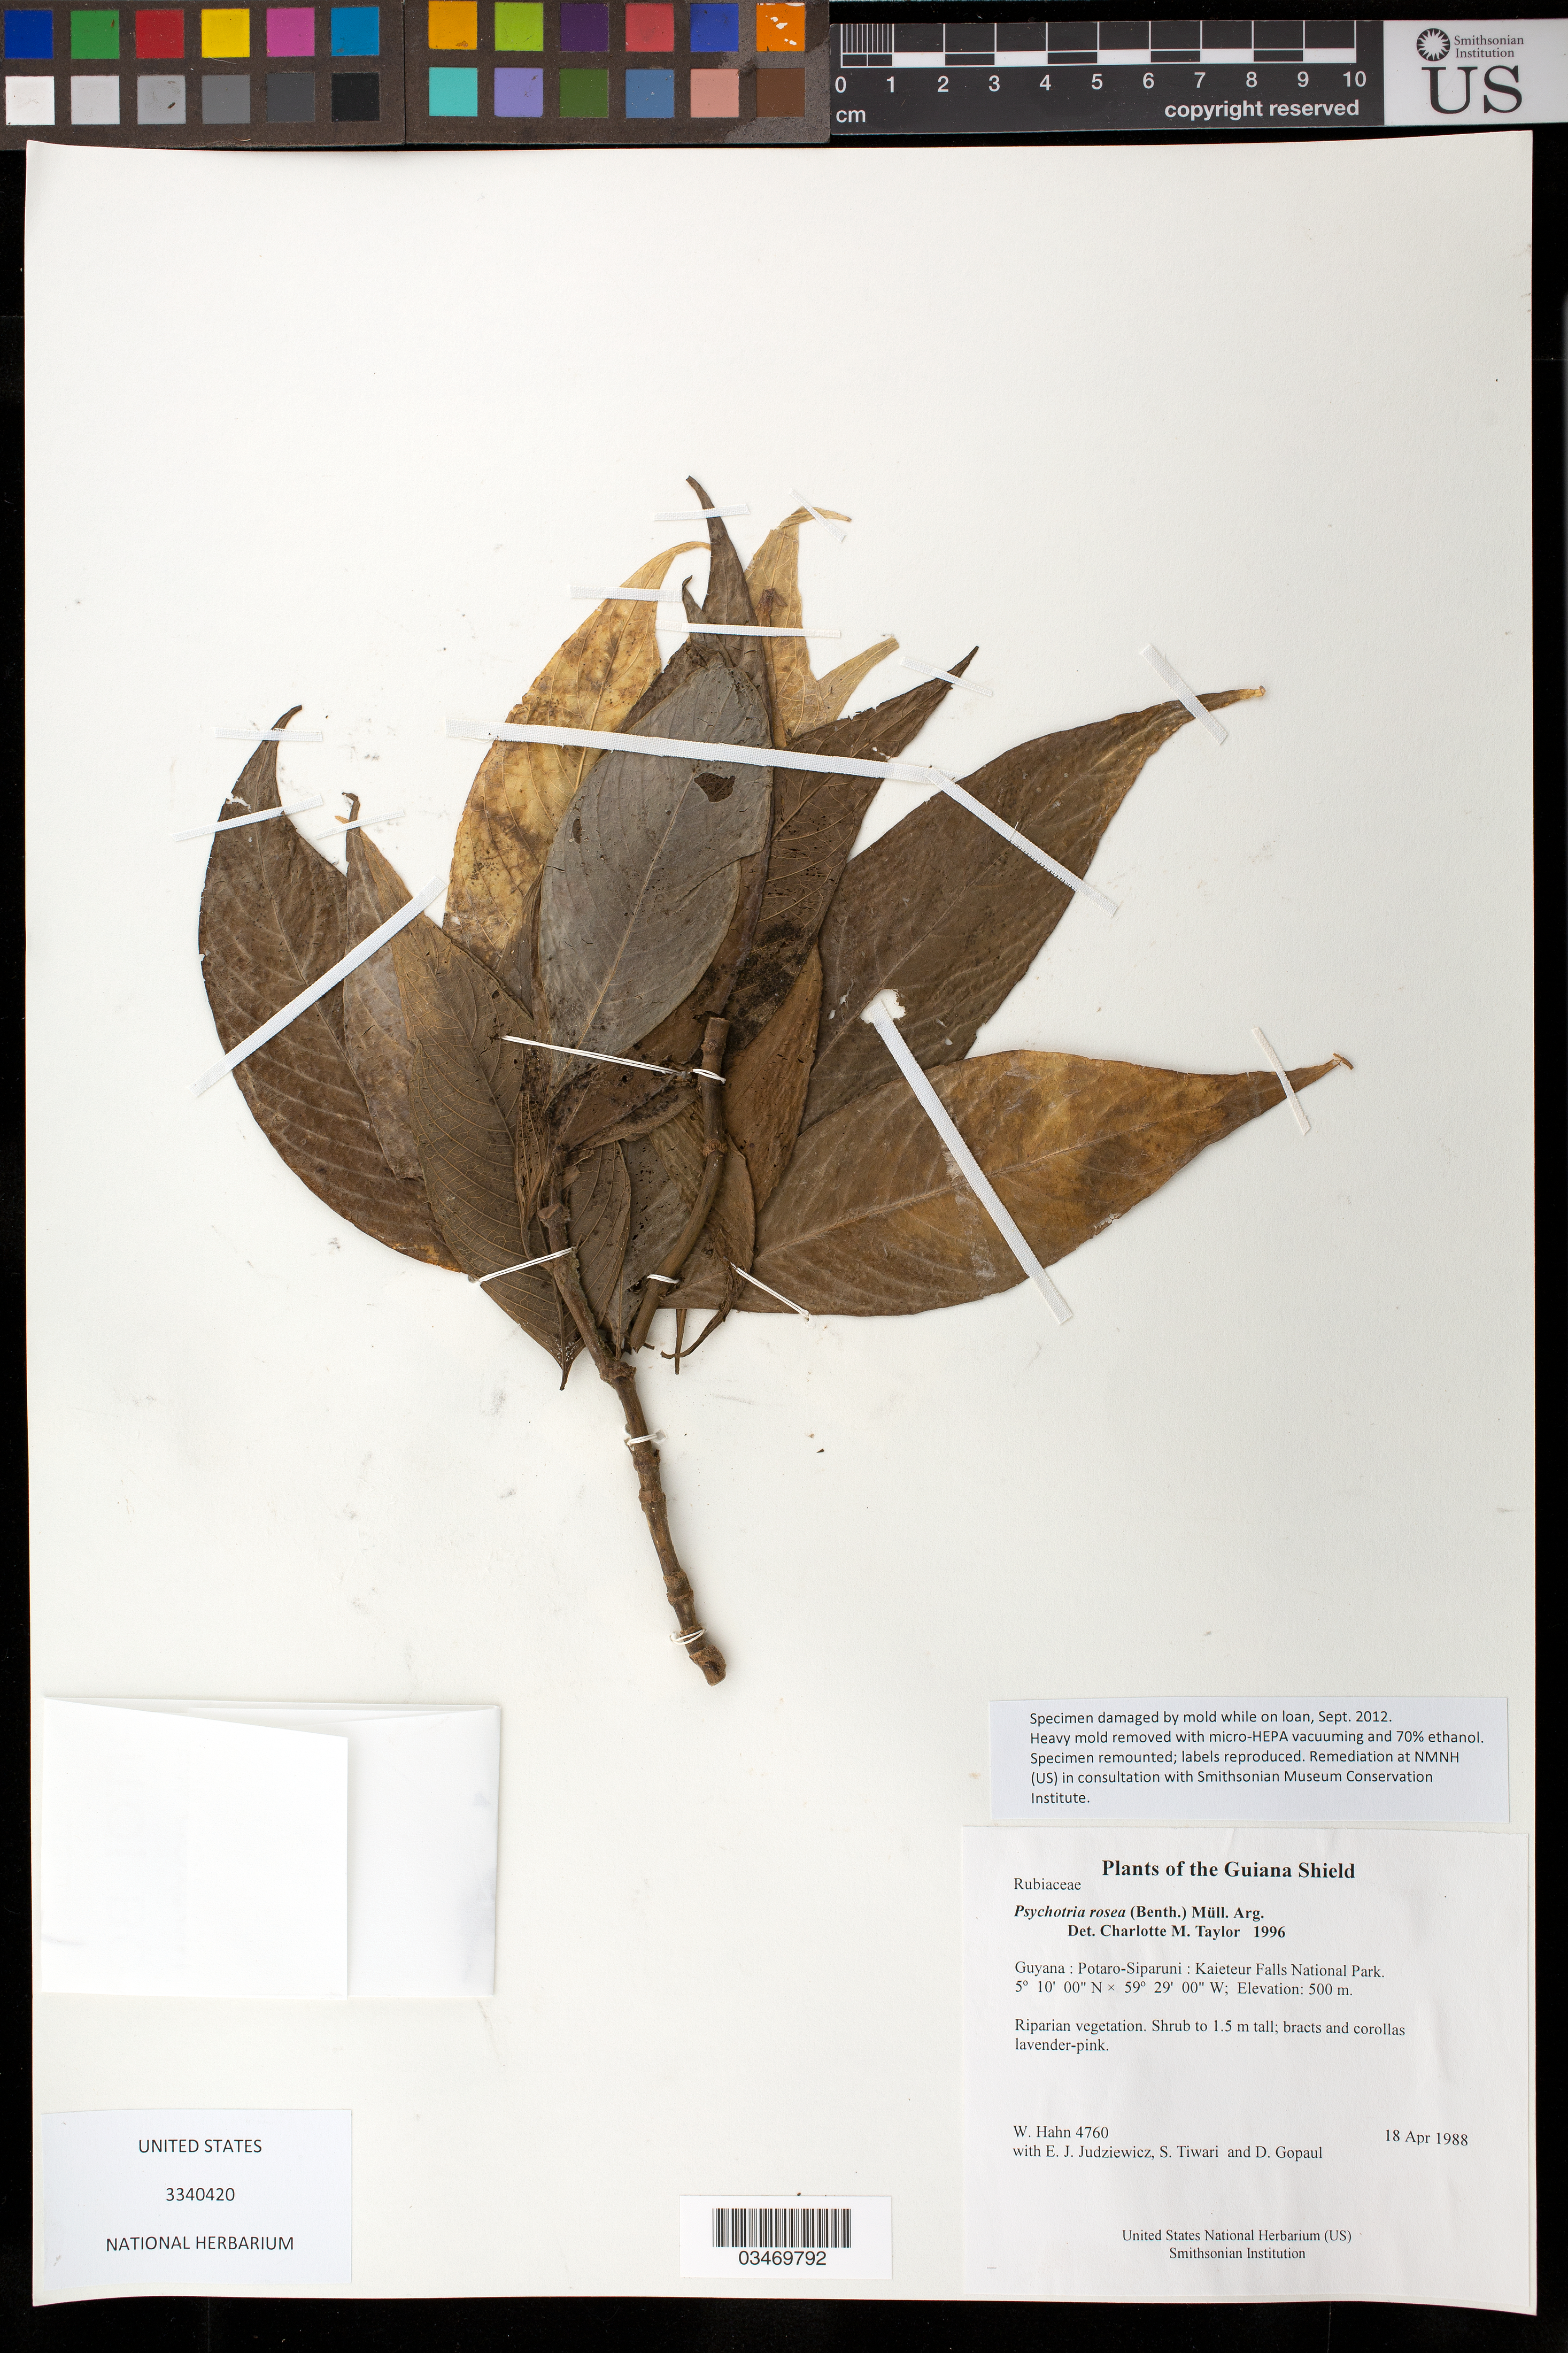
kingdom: Plantae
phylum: Tracheophyta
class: Magnoliopsida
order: Gentianales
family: Rubiaceae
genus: Psychotria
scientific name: Psychotria rosea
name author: (Benth.) Müll. Arg.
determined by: Taylor, Charlotte M.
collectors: W. Hahn, E. J. Judziewicz, S. Tiwari & D. Gopaul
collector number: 4760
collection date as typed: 18 April 1988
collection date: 1988-04-18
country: Guyana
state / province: Potaro-Siparuni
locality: Kaieteur Falls National Park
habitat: Riparian vegetation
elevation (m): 500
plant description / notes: Distribution: Specimen damaged by mold while on loan, Sept. 2012. Heavy mold removed with micro-HEPA vacuuming and 70% ethanol. Specimen remounted; labels reproduced. Remediation at NMNH (US) in consultation with Smithsonian Museum Conservation Institute.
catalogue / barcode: US 3340420